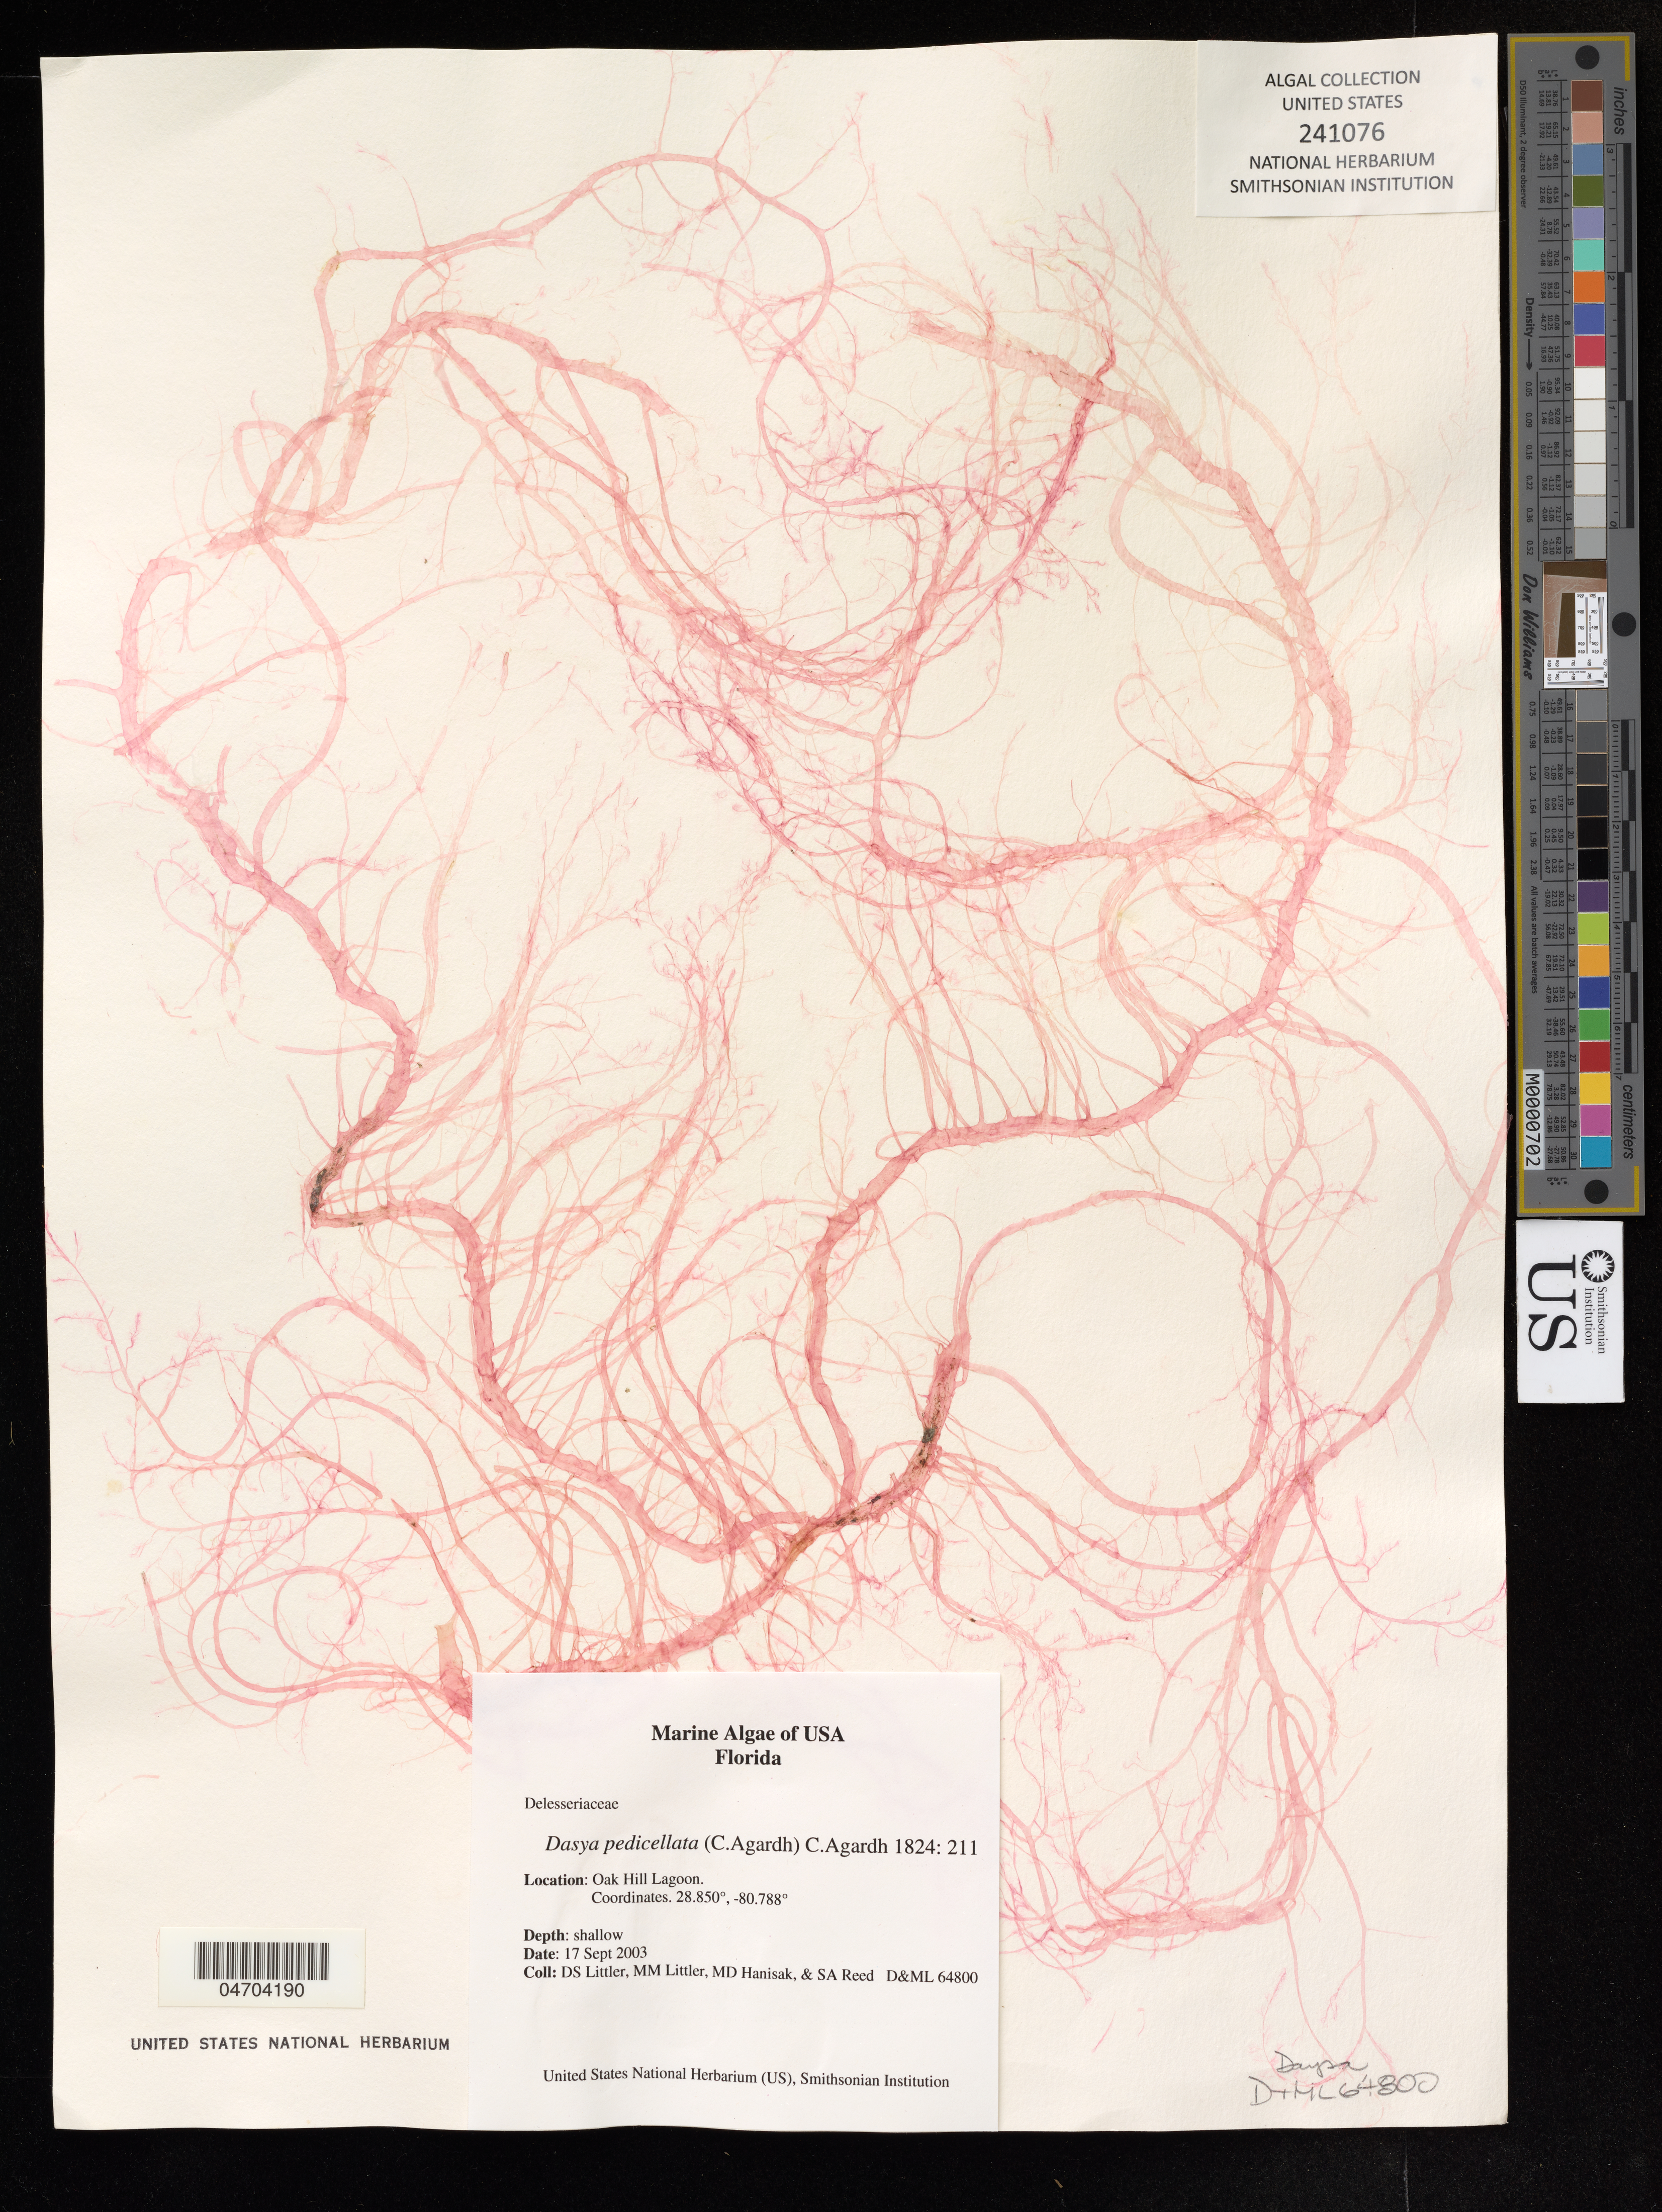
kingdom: Plantae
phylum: Rhodophyta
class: Florideophyceae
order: Ceramiales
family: Dasyaceae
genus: Dasya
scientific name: Dasya pedicellata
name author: (C. Agardh) C. Agardh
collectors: D. S. Littler, M. M. Littler, M. Hanisak & S. Reed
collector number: D&ML64800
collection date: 2003-09-17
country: United States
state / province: Florida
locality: Oak Hill Lagoon.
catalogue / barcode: US 241076